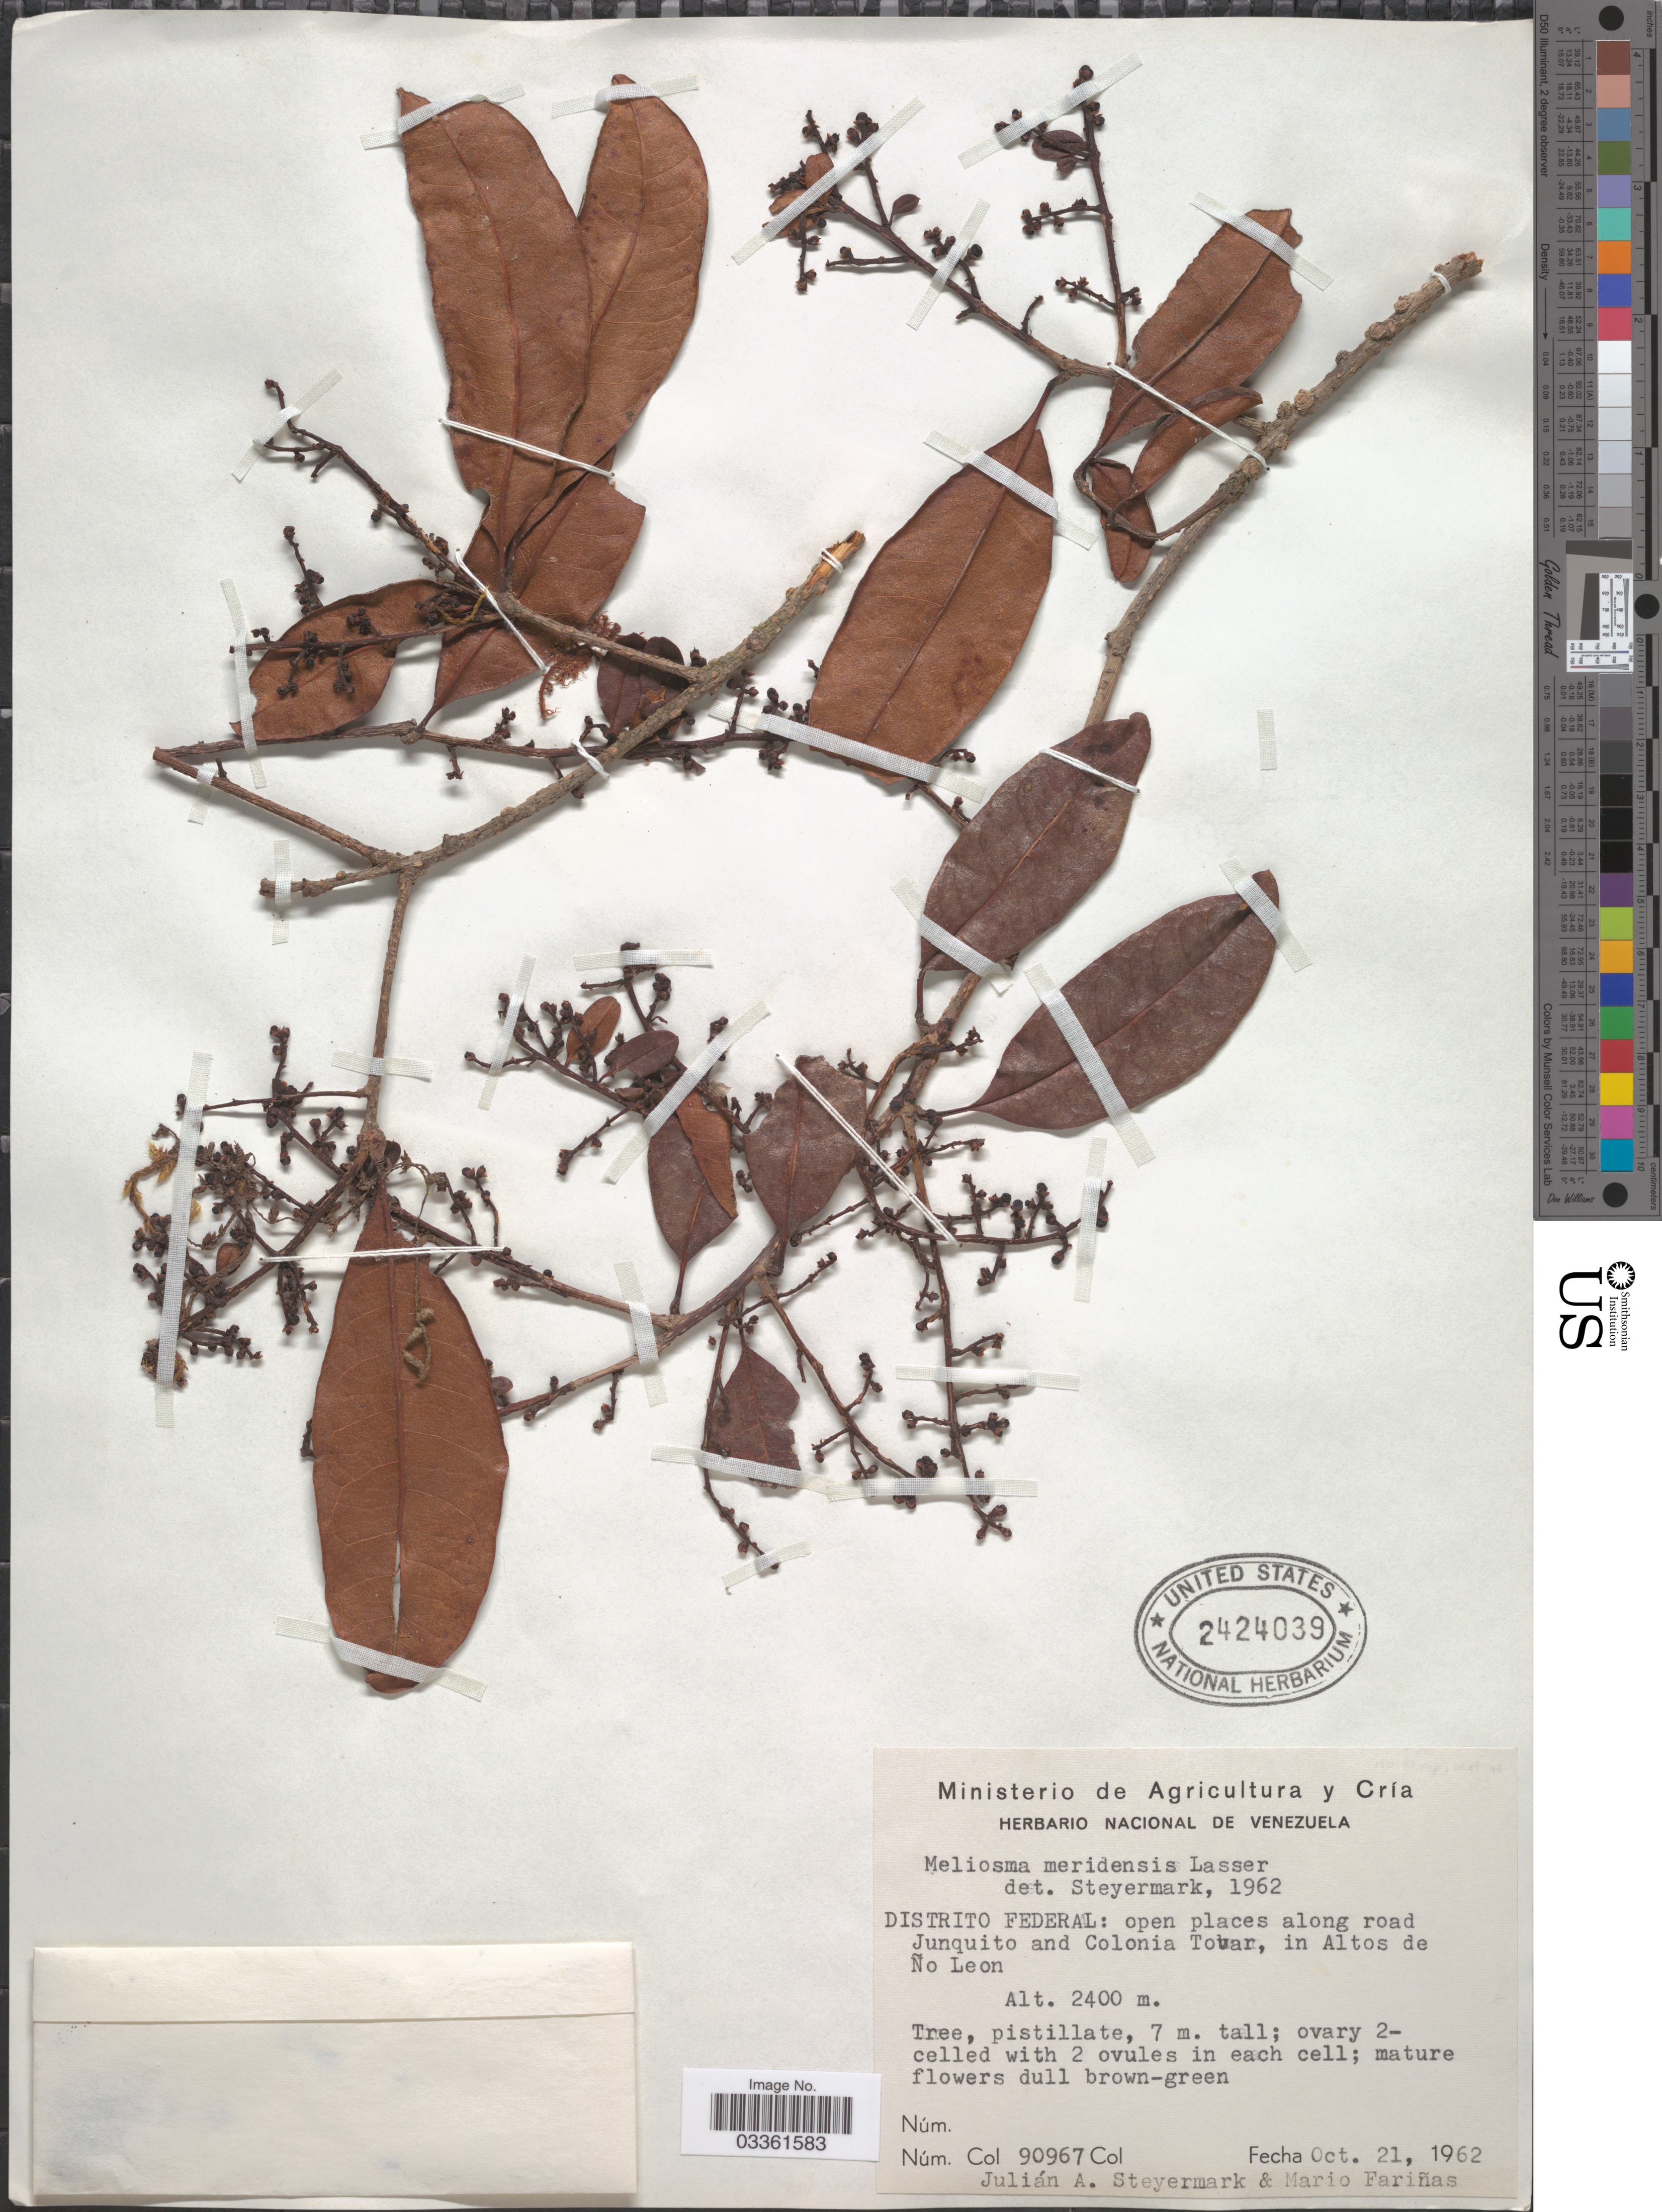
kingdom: Plantae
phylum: Tracheophyta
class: Magnoliopsida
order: Proteales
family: Sabiaceae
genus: Meliosma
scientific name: Meliosma meridensis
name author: Lasser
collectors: J. Steyermark & M. Fariñas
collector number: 90967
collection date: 1962-10-21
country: Venezuela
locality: Distrito Federal: open places along road Junquito and Colonia Tovar, in Altos de Ño Leon.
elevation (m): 2400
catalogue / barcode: US 2424039